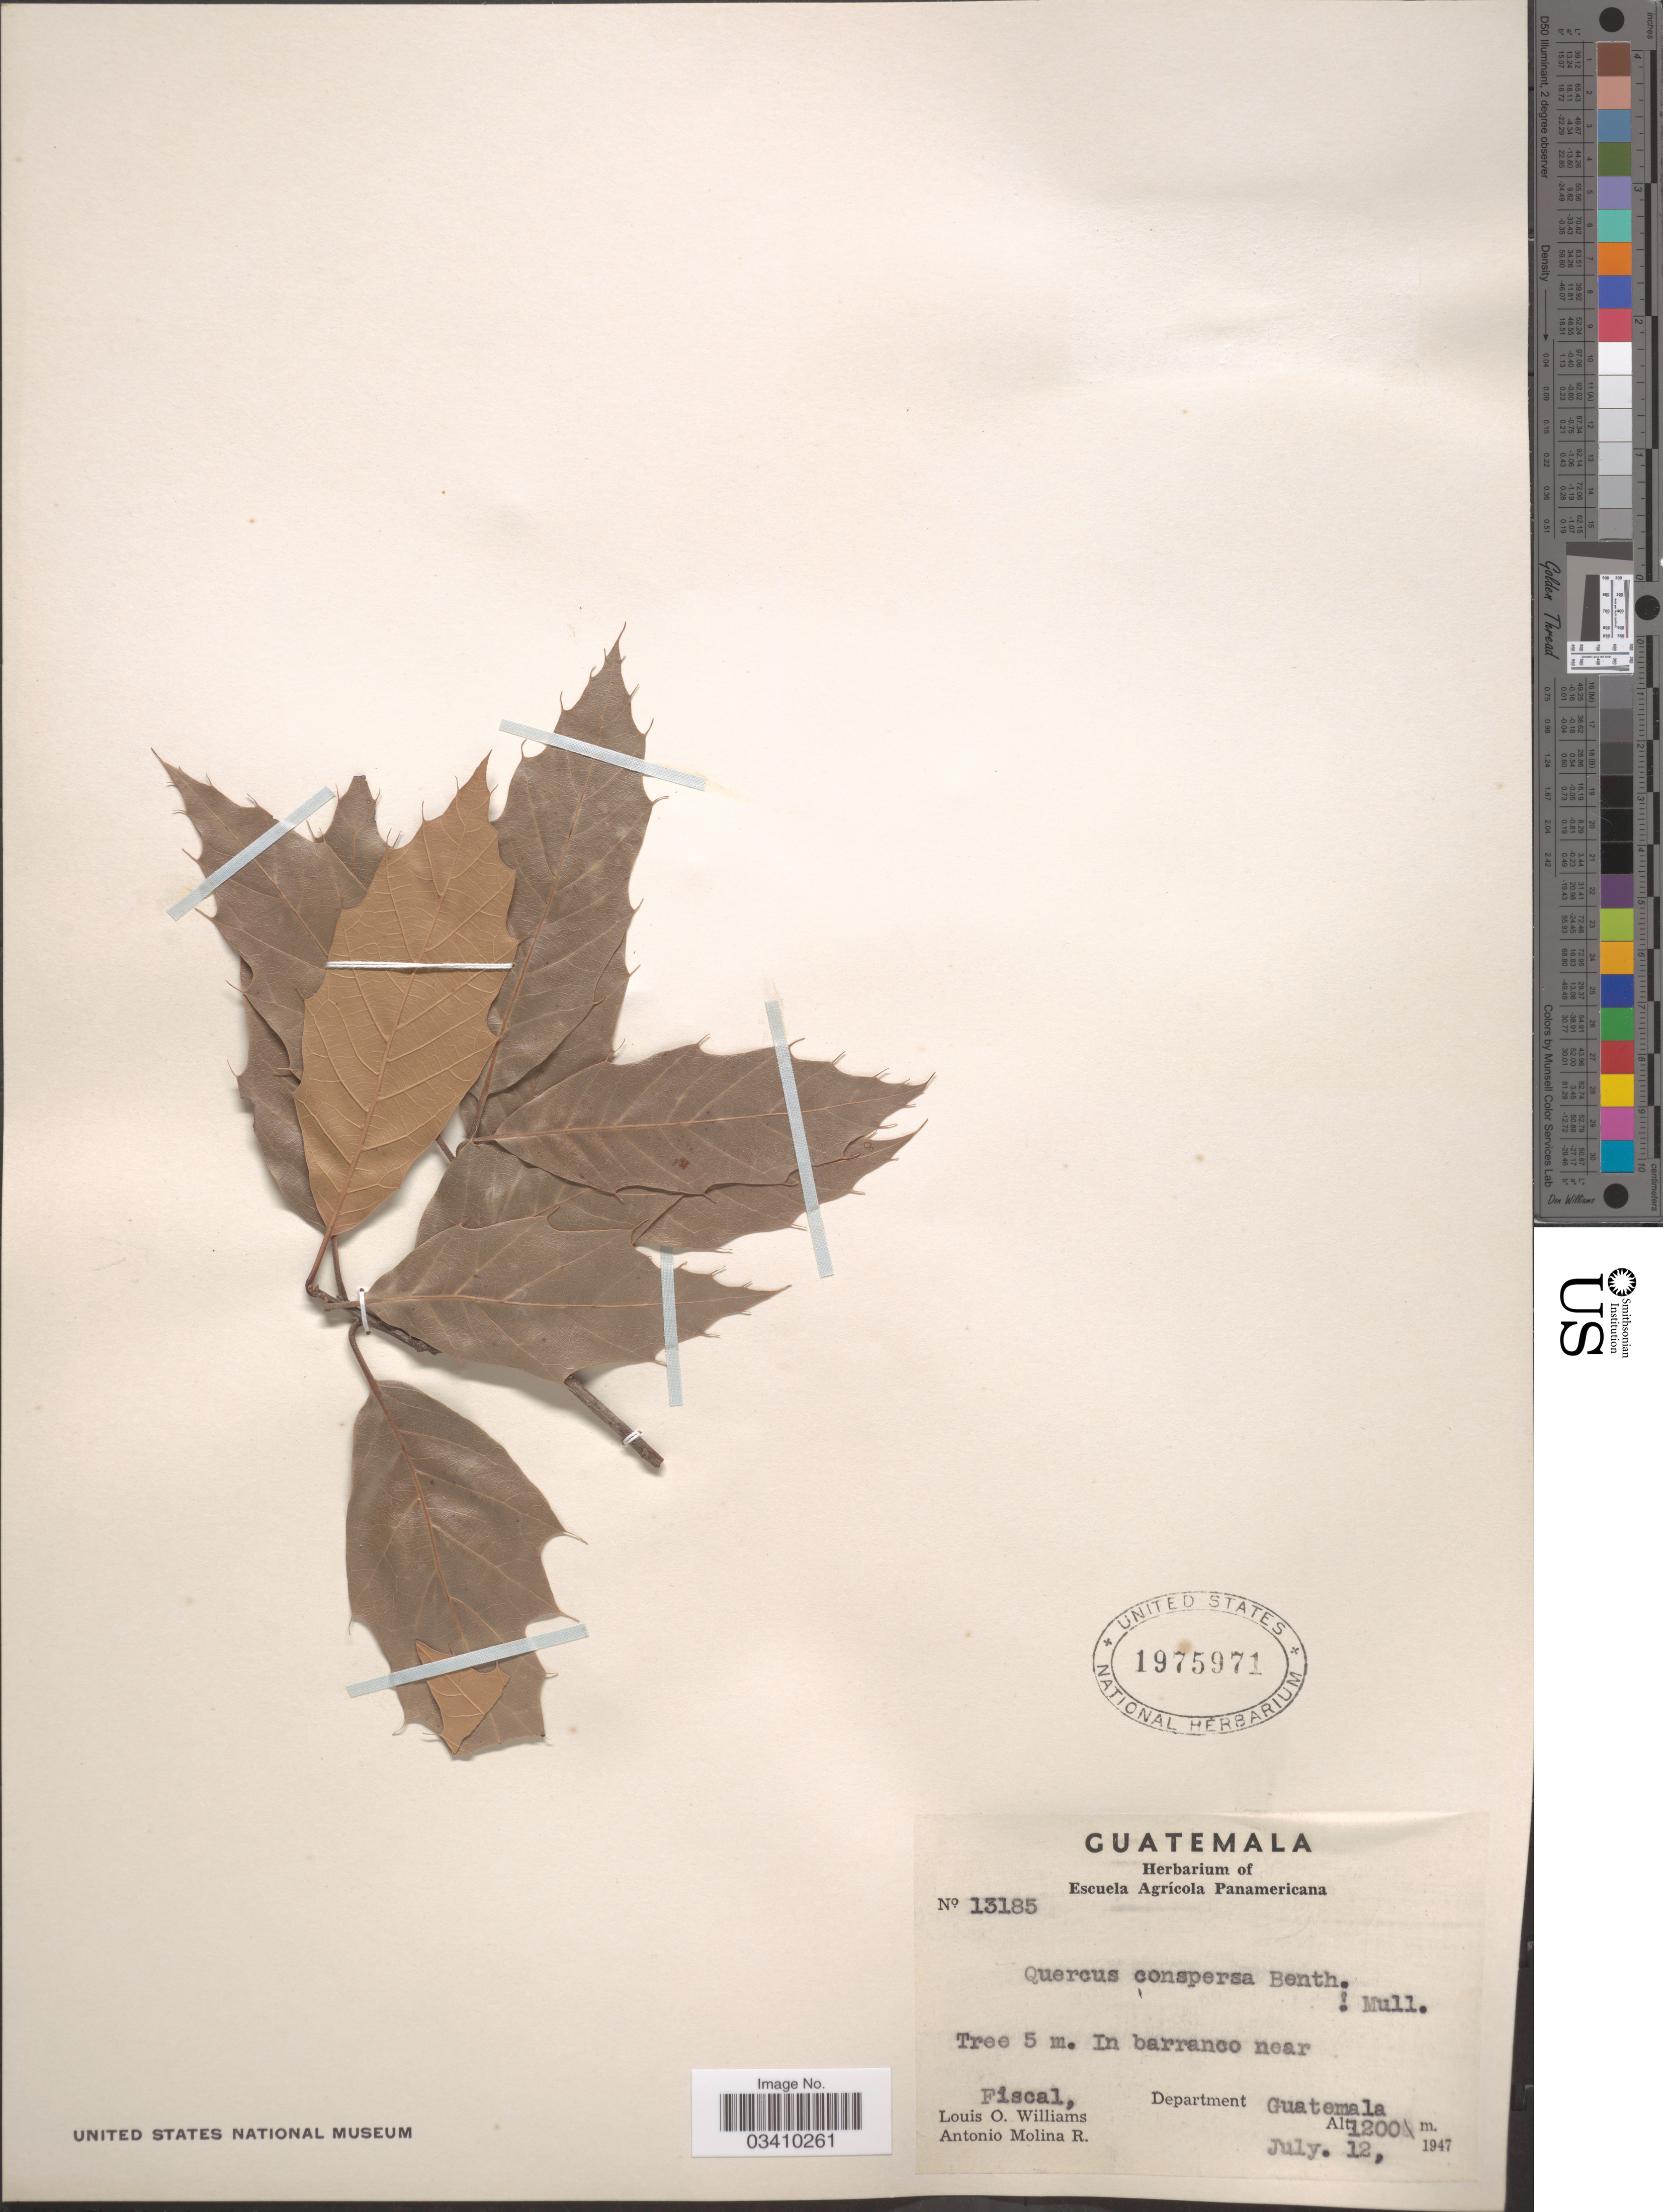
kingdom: Plantae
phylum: Tracheophyta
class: Magnoliopsida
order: Fagales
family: Fagaceae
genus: Quercus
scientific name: Quercus conspersa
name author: Benth.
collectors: L. O. Williams & A. Molina R.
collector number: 13185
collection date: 1947-07-12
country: Guatemala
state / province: Guatemala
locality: In barranco near Fiscal, Department Guatemala.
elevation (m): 1200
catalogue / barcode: US 1975971